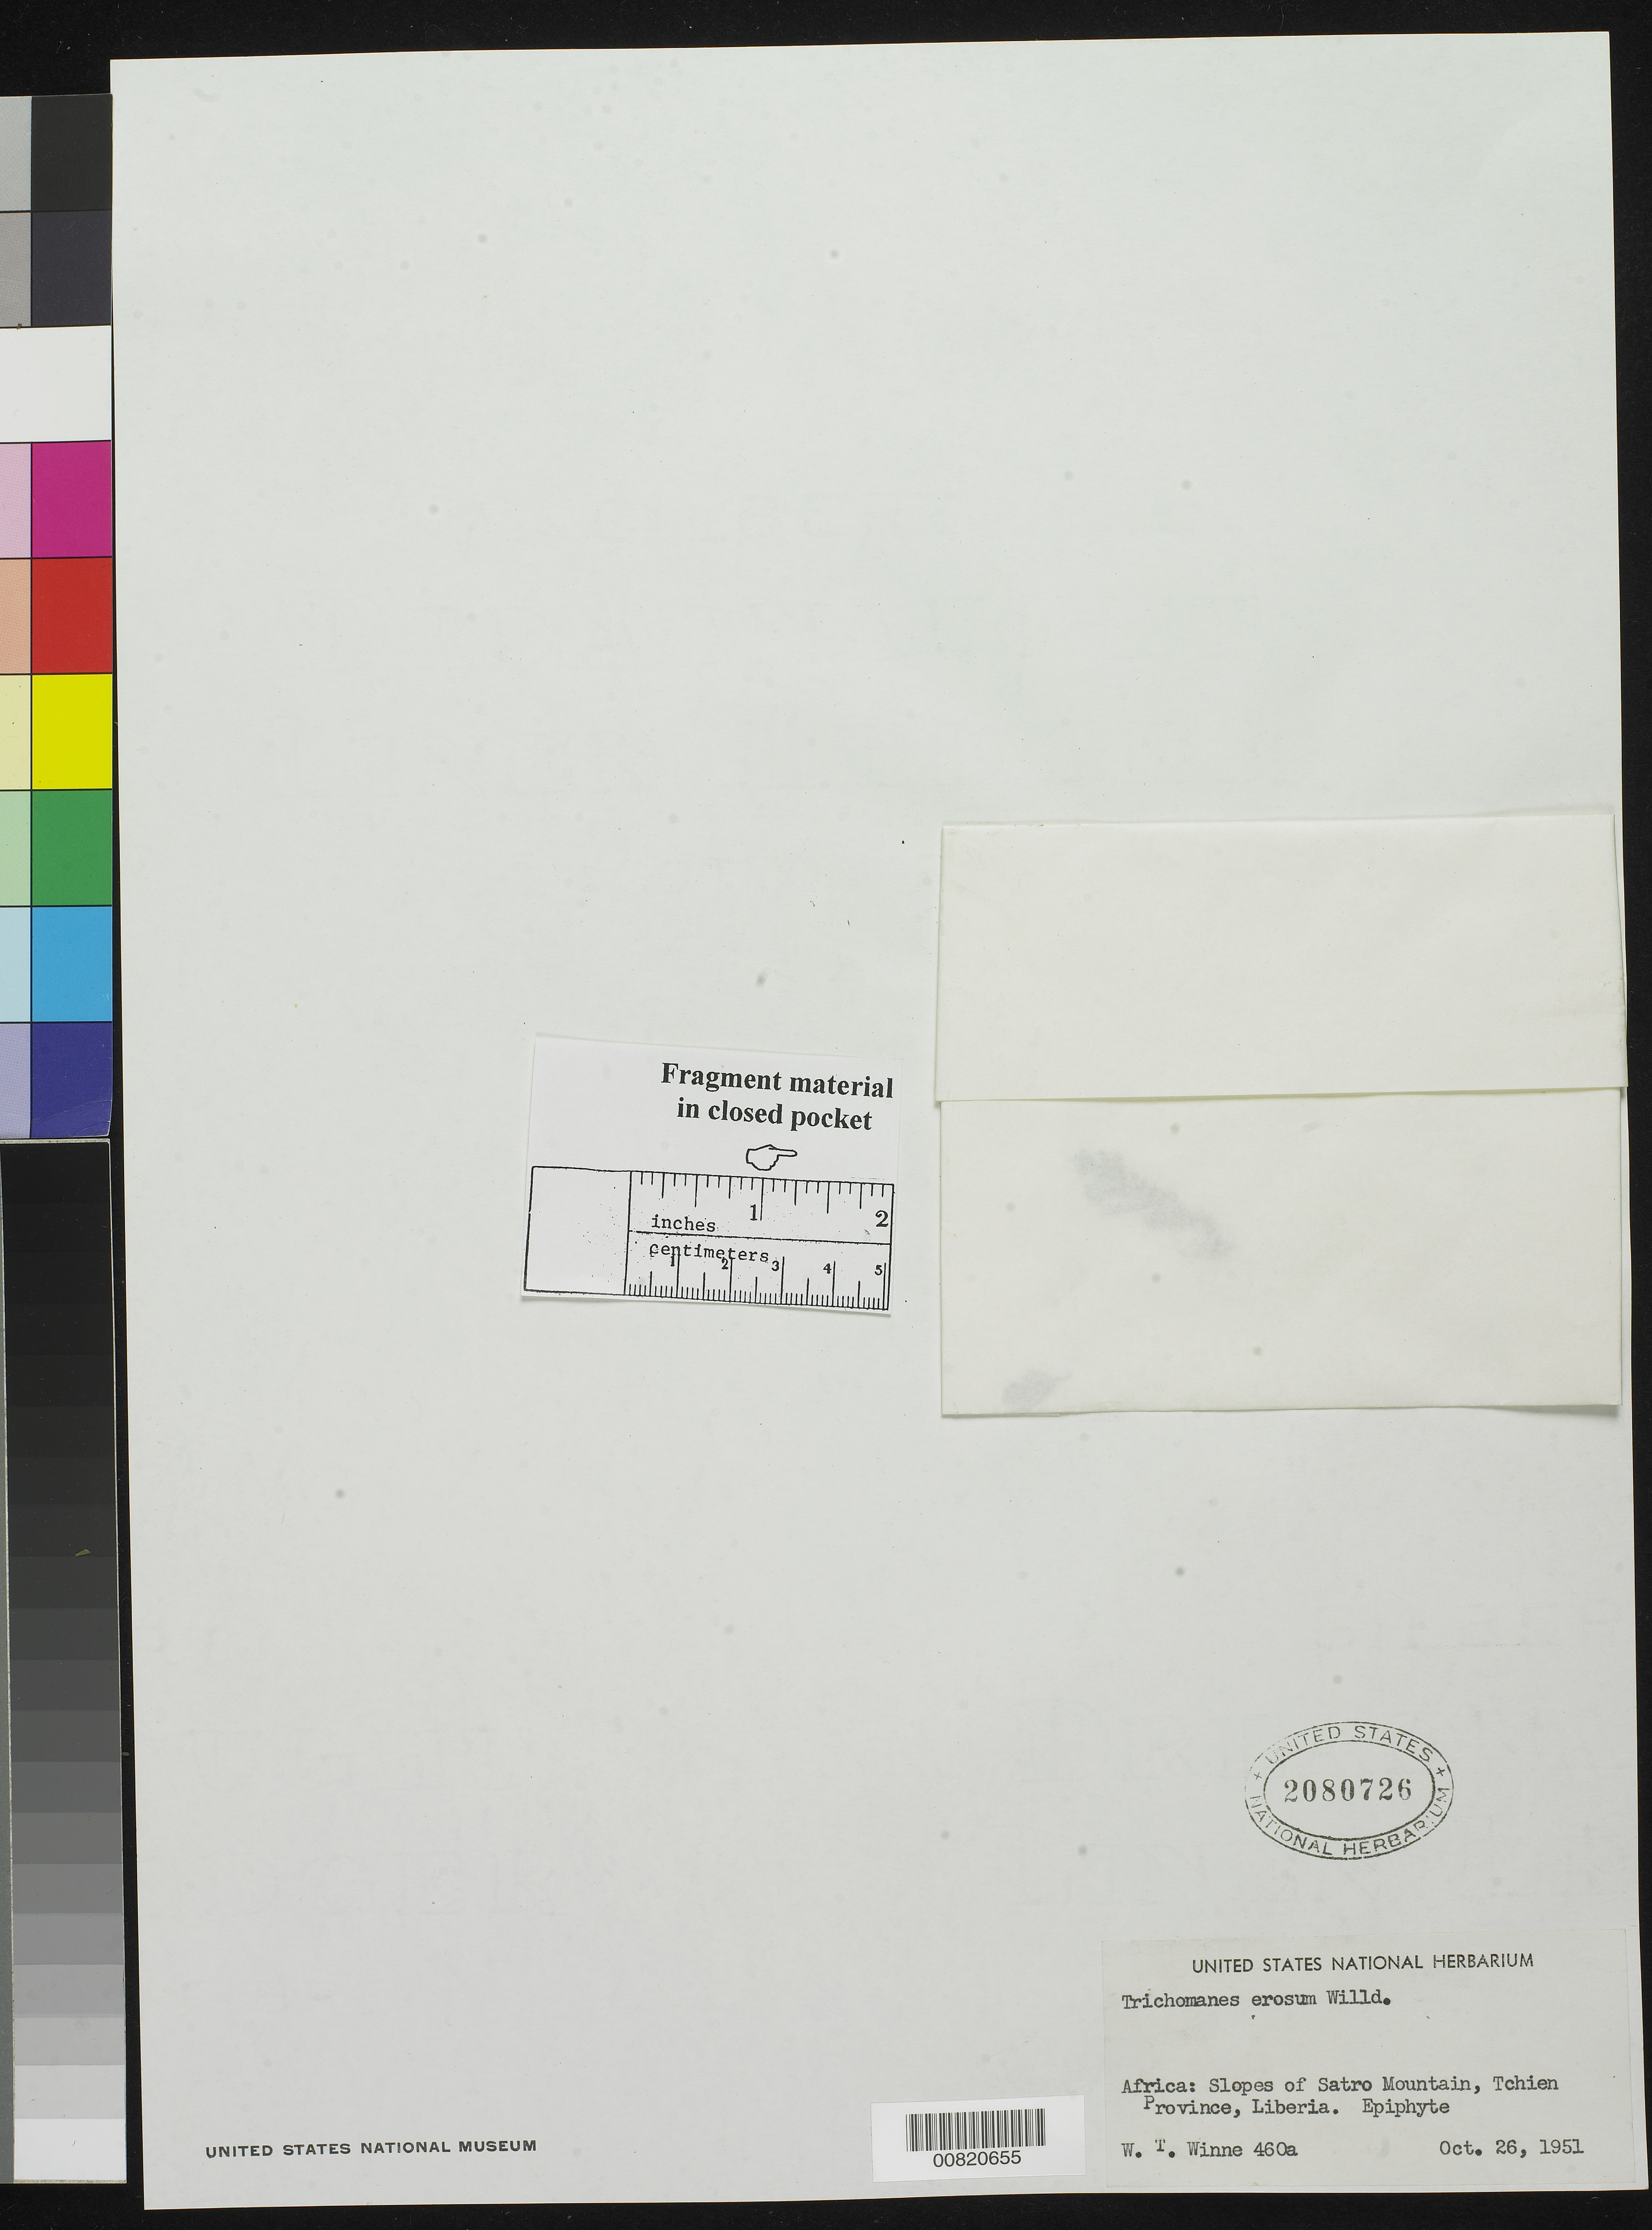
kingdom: Plantae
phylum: Tracheophyta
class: Polypodiopsida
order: Hymenophyllales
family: Hymenophyllaceae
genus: Didymoglossum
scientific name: Didymoglossum erosum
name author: (Willd.) J.P. Roux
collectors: -. Winne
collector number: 460a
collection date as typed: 26 Oct 1951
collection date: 1951-10-26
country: Liberia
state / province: Grand Gedeh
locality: Tchien Province: Slopes of Satro Mountain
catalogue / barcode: US 2080726